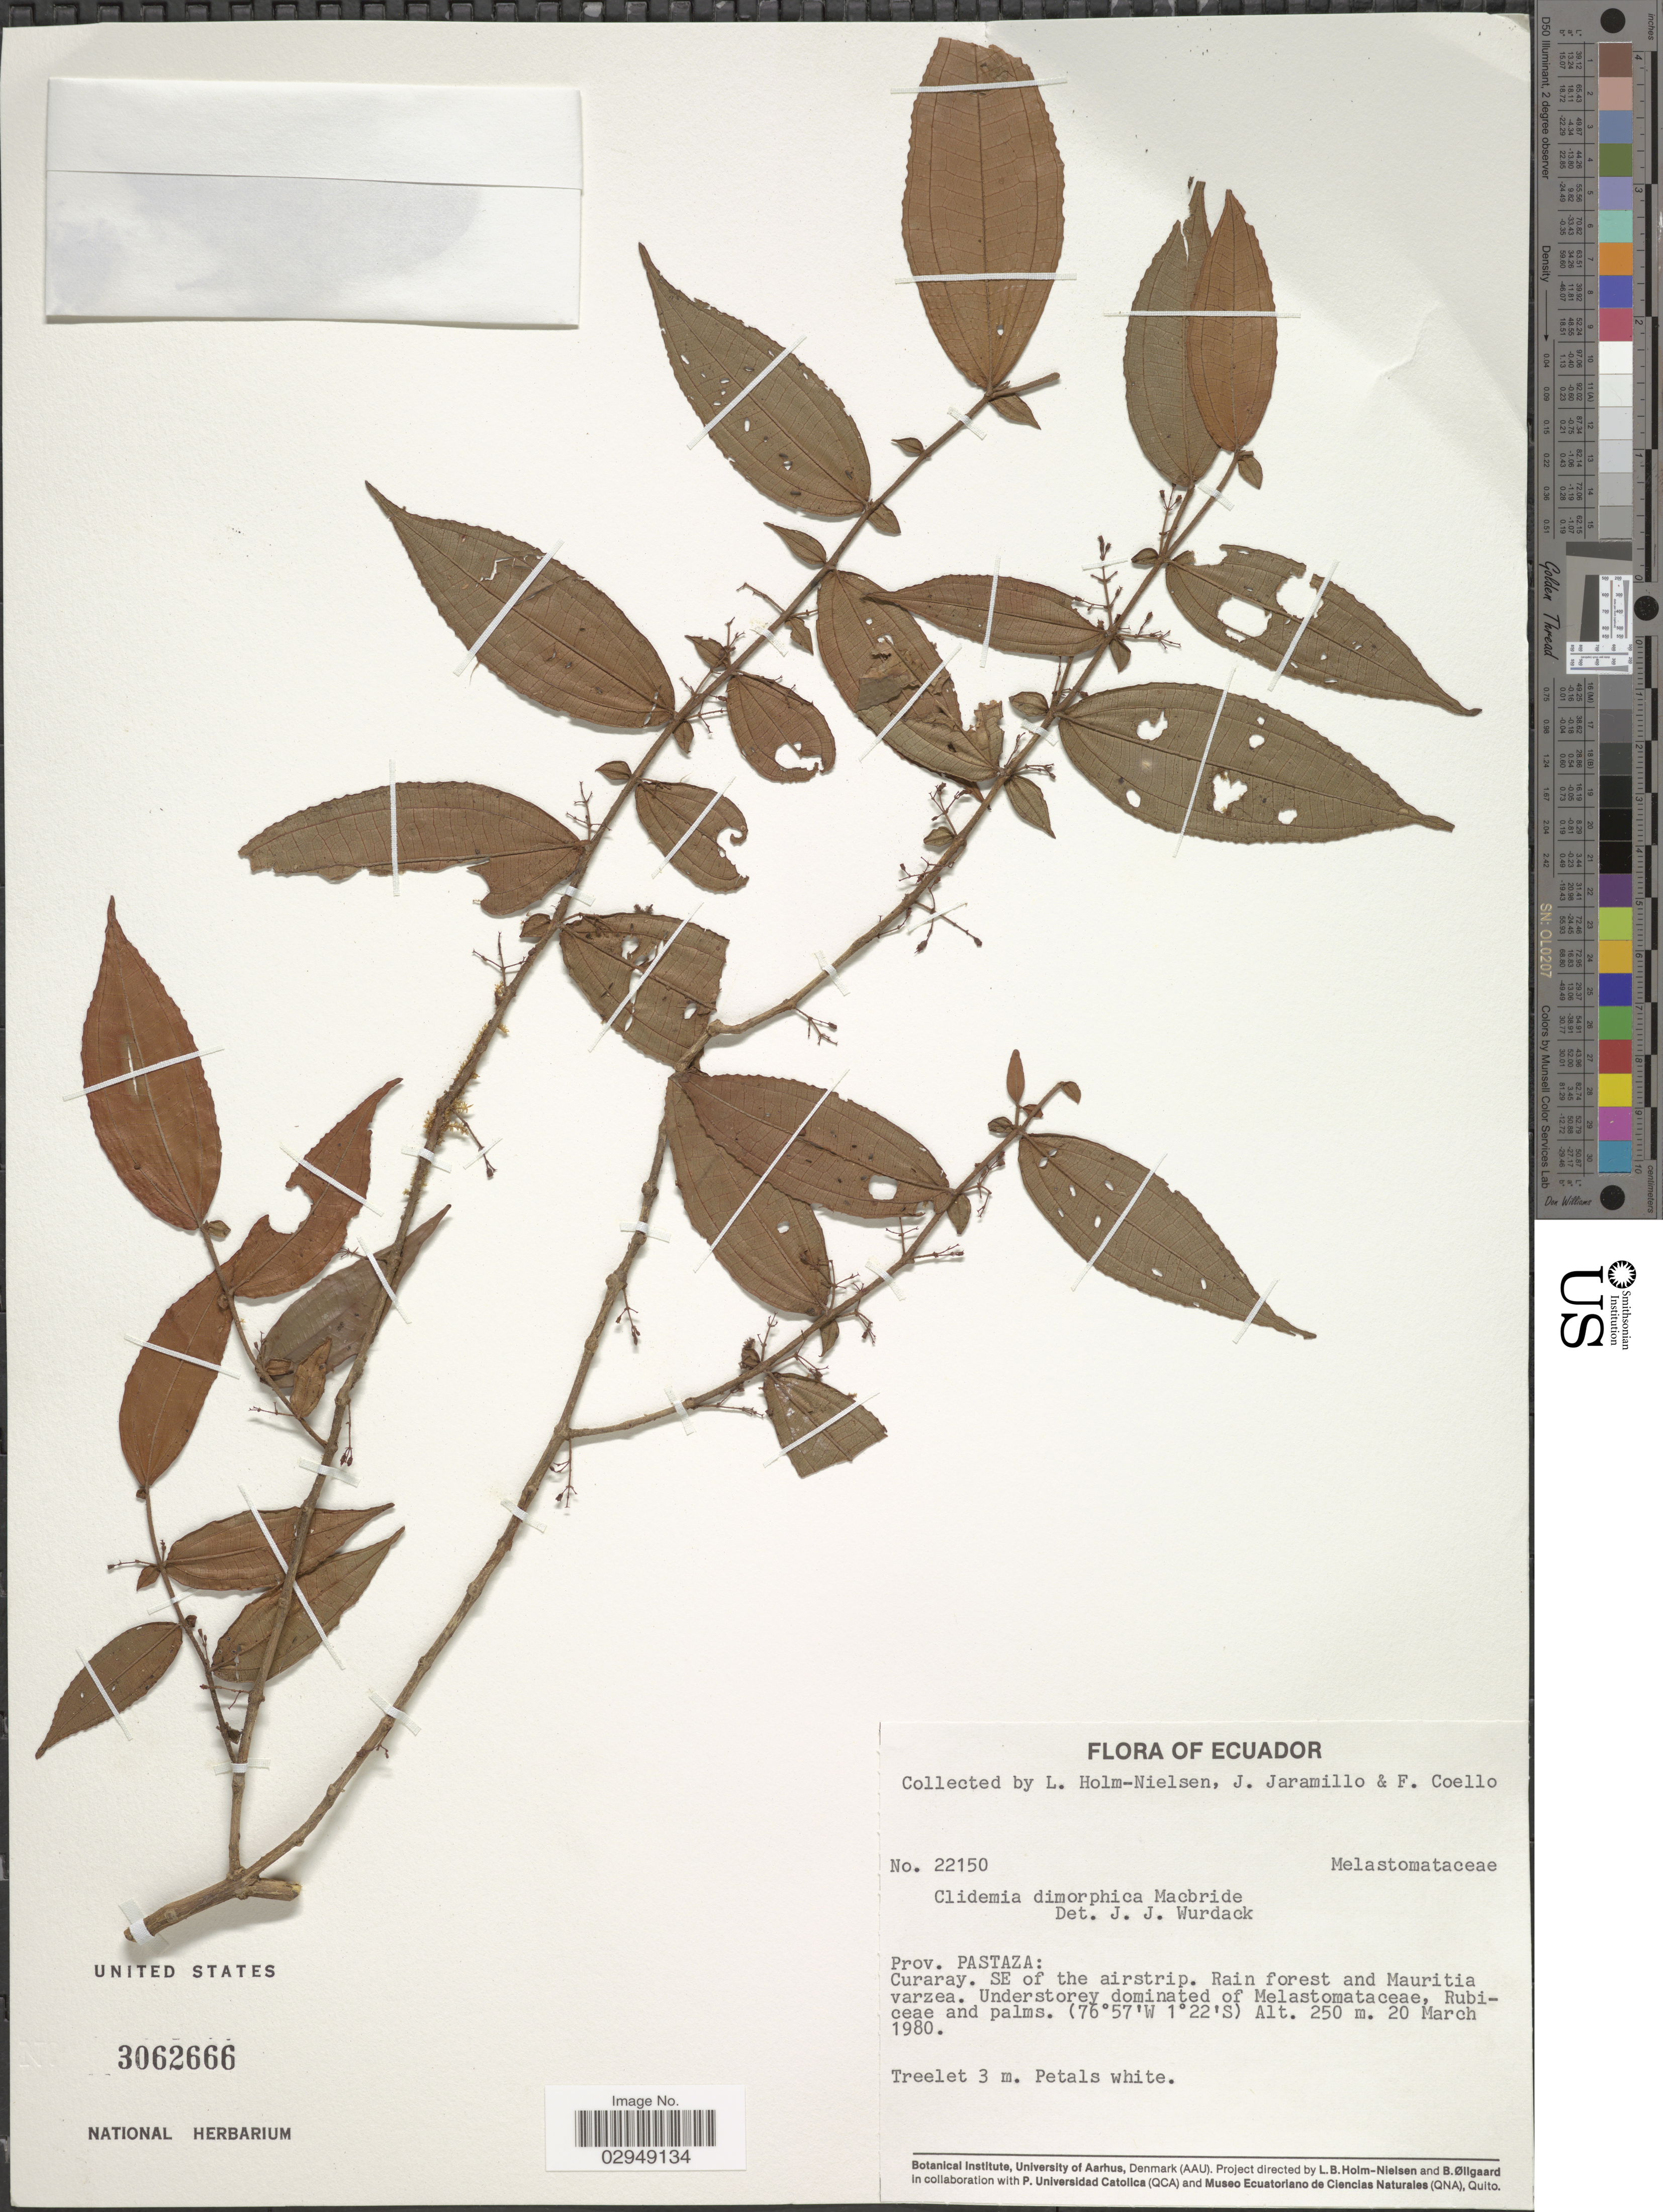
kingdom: Plantae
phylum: Tracheophyta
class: Magnoliopsida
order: Myrtales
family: Melastomataceae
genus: Clidemia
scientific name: Clidemia dimorphica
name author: J.F. Macbr.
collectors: L. Holm-Nielsen, J. Jaramillo & F. Coello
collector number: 22150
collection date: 1980-03-20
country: Ecuador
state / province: Pastaza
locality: Curaray, SE of the airstrip.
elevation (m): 250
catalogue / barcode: US 3062666